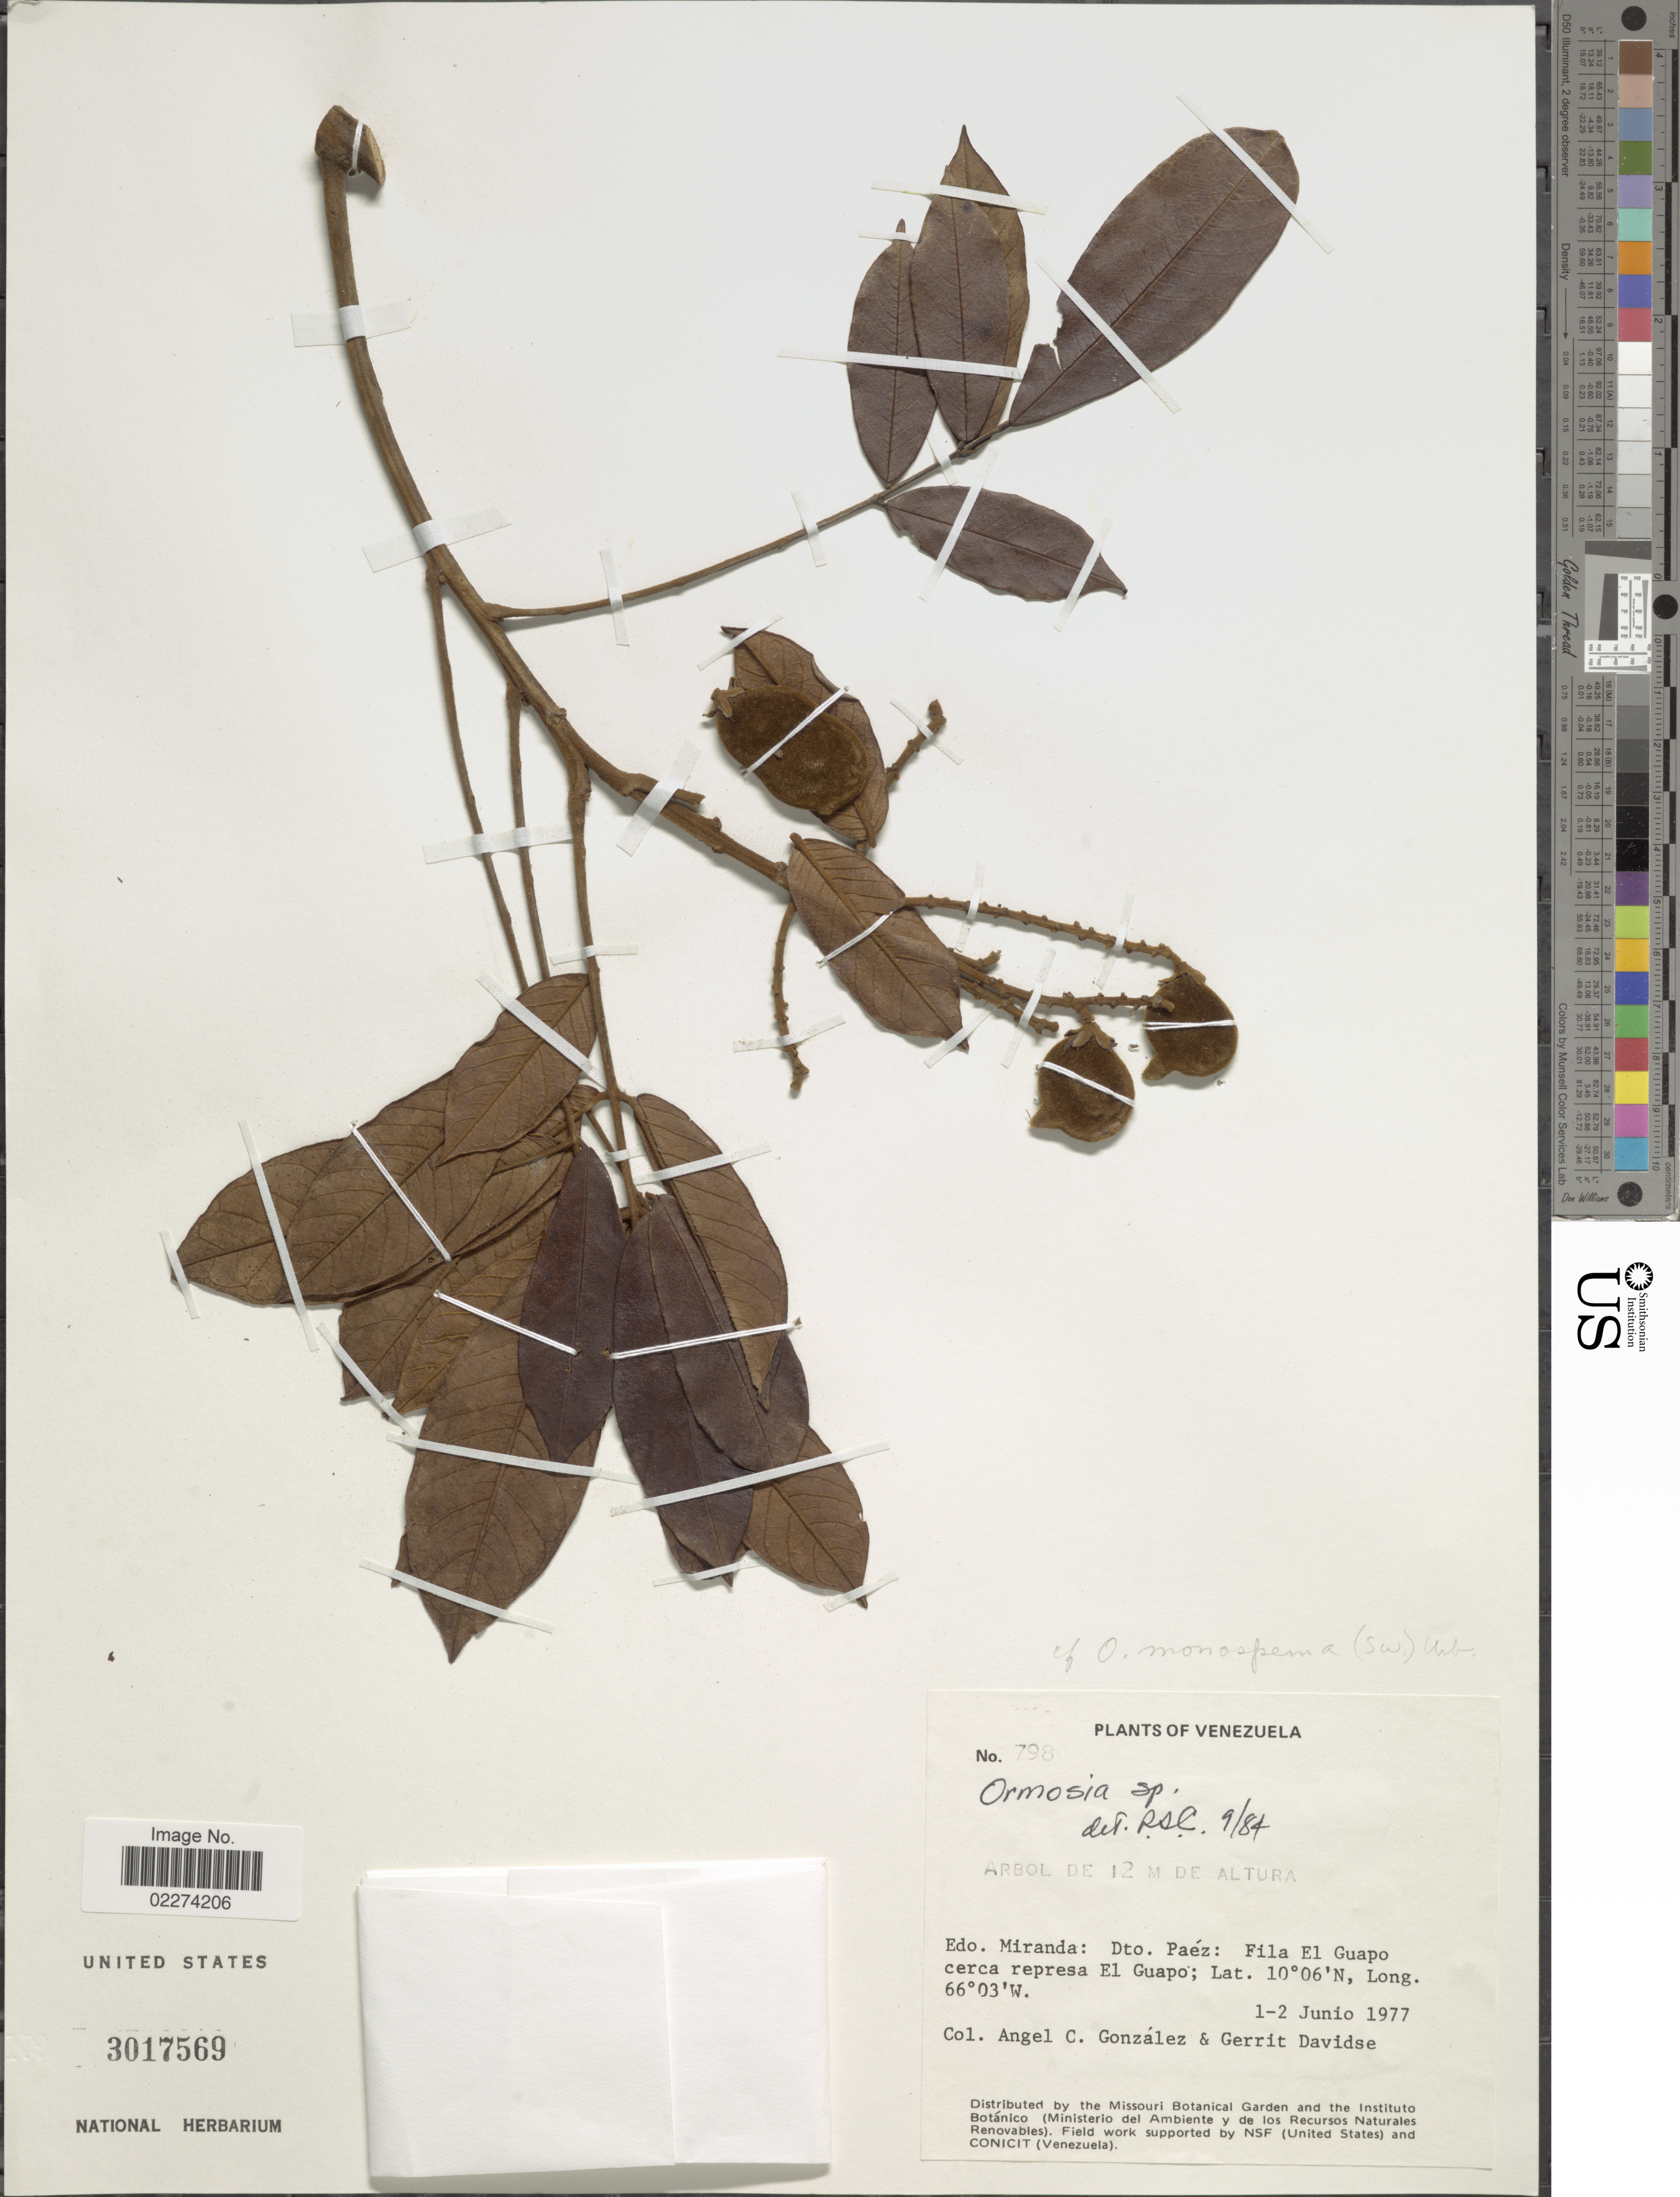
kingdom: Plantae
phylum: Tracheophyta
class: Magnoliopsida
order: Fabales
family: Fabaceae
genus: Ormosia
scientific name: Ormosia monosperma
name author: (Sw.) Urb.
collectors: A. C. González & G. Davidse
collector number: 798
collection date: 1977-06-01/1977-06-02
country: Venezuela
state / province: Miranda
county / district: Páez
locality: Fila El Guapo cerca represa El Guapo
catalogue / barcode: US 3017569